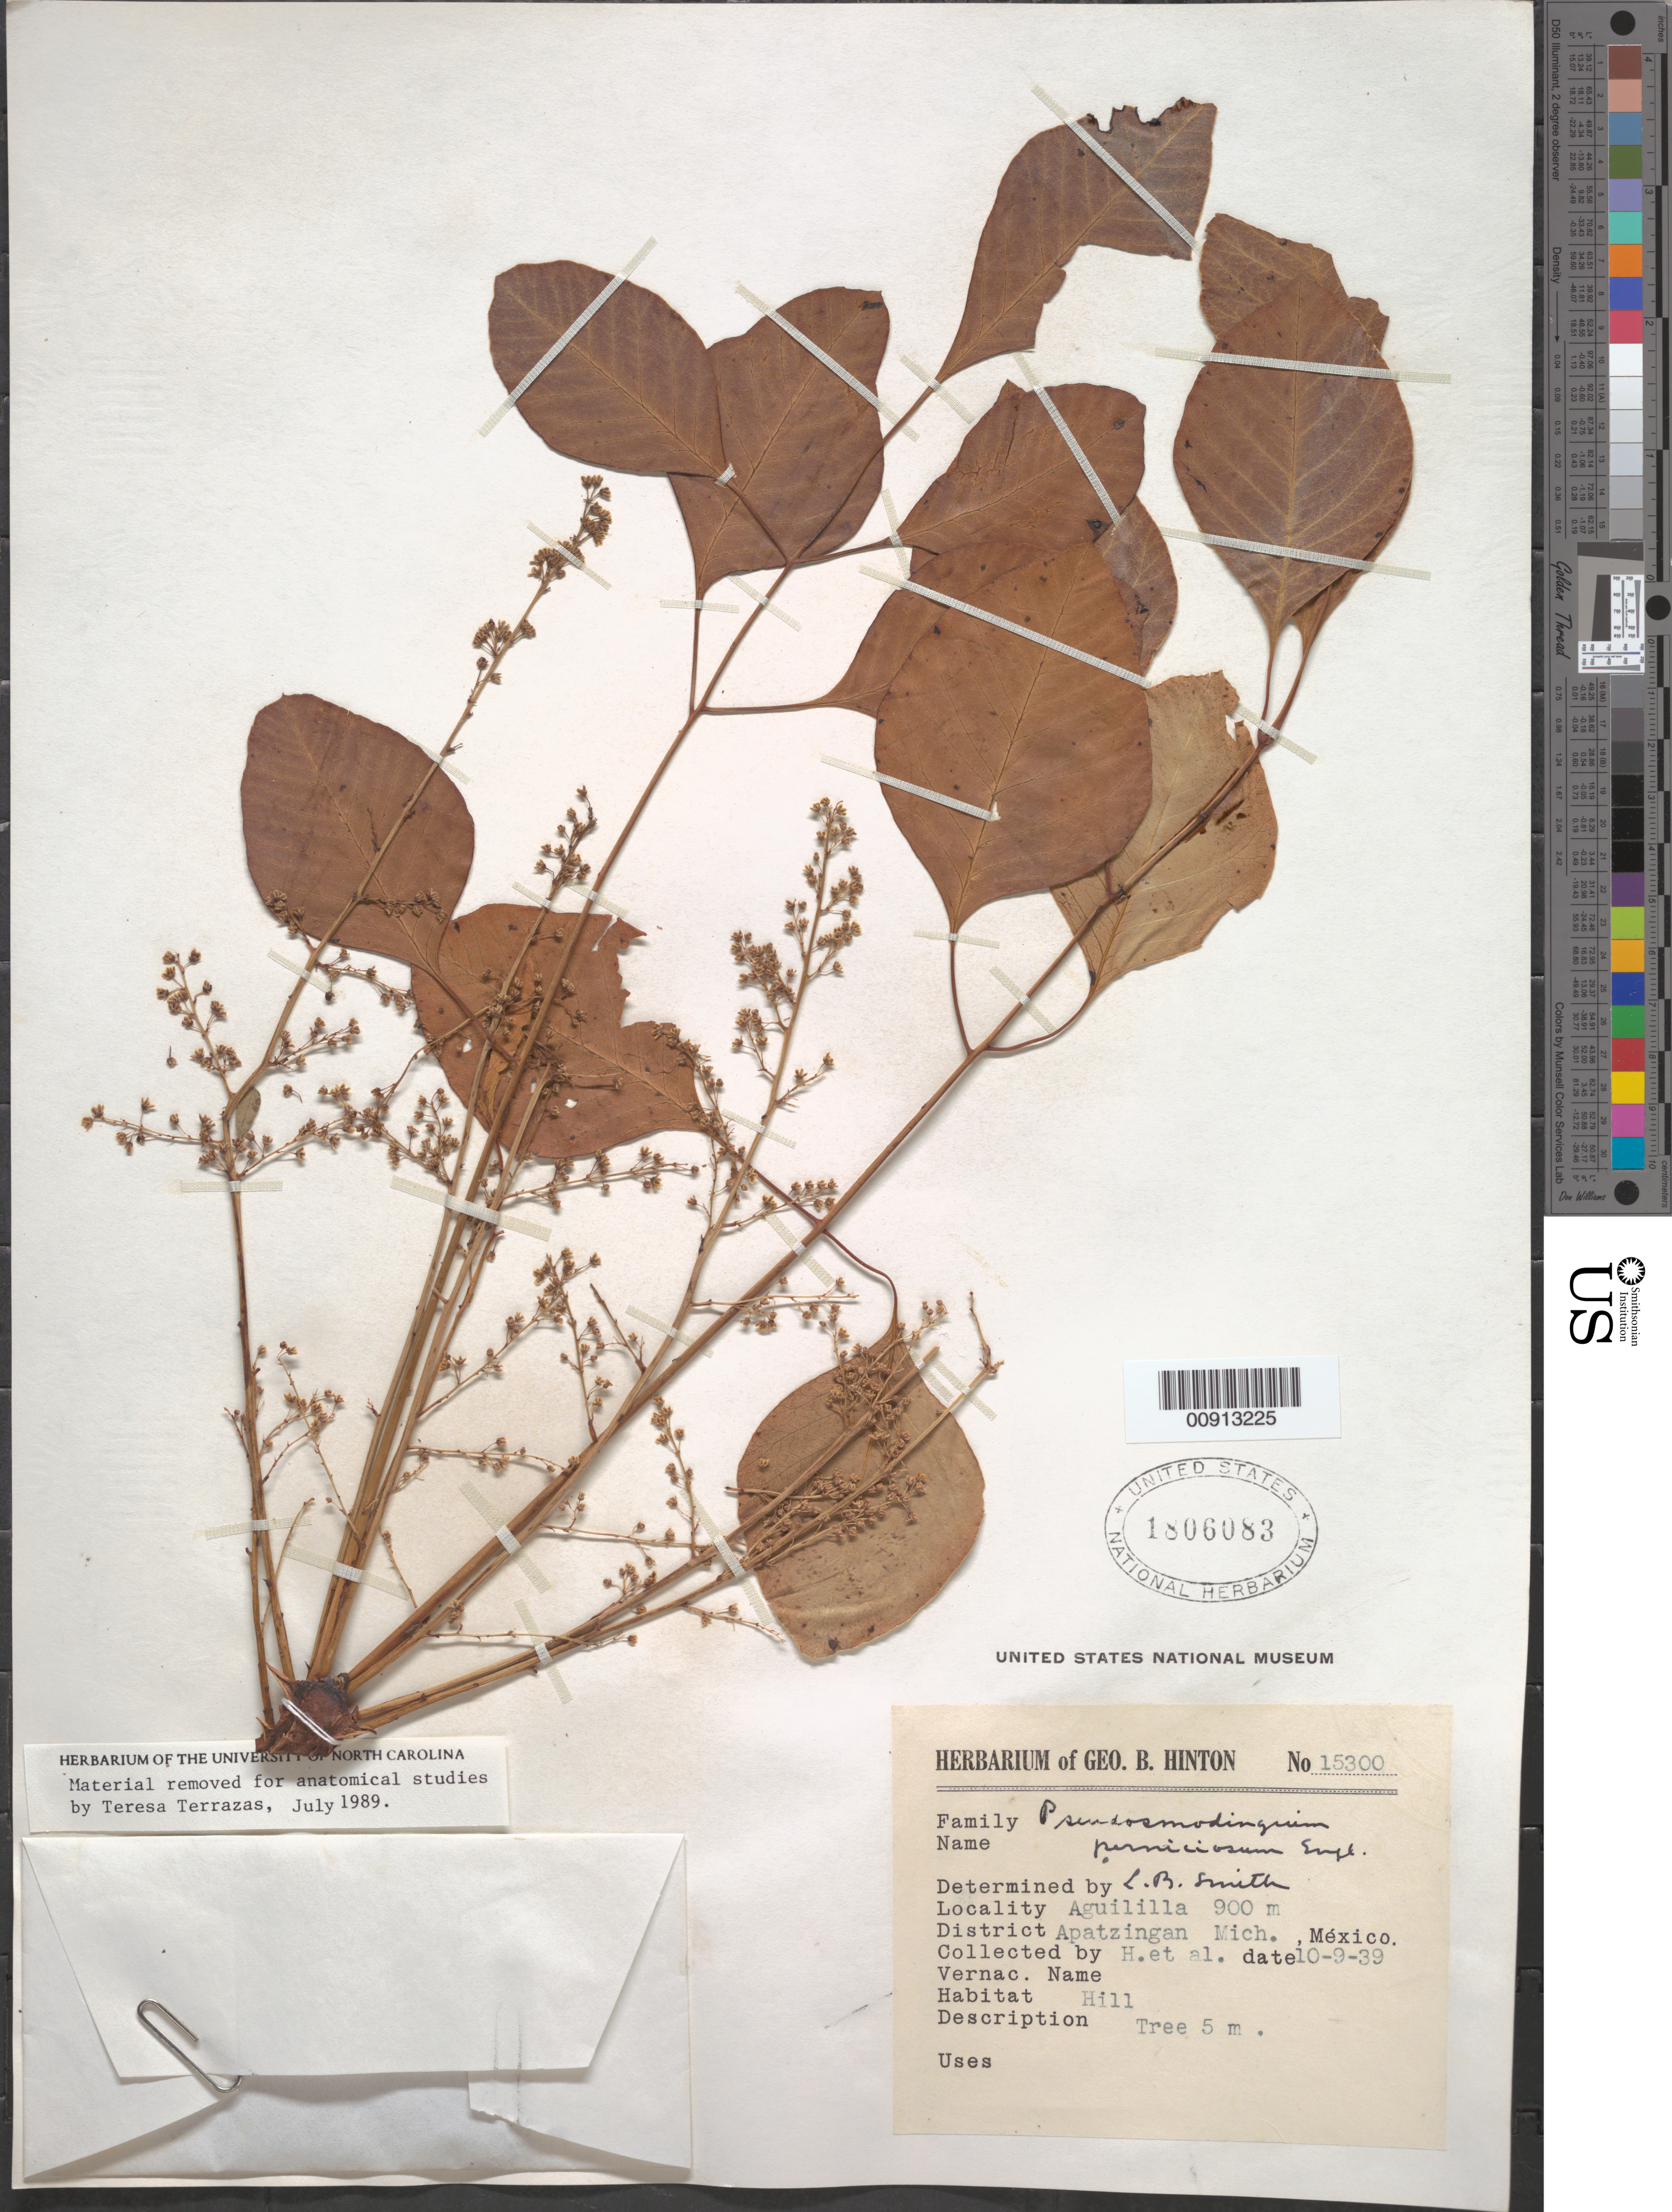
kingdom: Plantae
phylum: Tracheophyta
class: Magnoliopsida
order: Sapindales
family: Anacardiaceae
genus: Pseudosmodingium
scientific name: Pseudosmodingium perniciosum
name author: (Kunth) Engl.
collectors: G. B. Hinton & et al.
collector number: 15300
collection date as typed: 09 Oct 1939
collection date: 1939-10-09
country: Mexico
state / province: Michoacán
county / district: Apatzingán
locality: Aguililla, District Apatzingán, Michoacán.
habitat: Hill.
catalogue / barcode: US 1806083